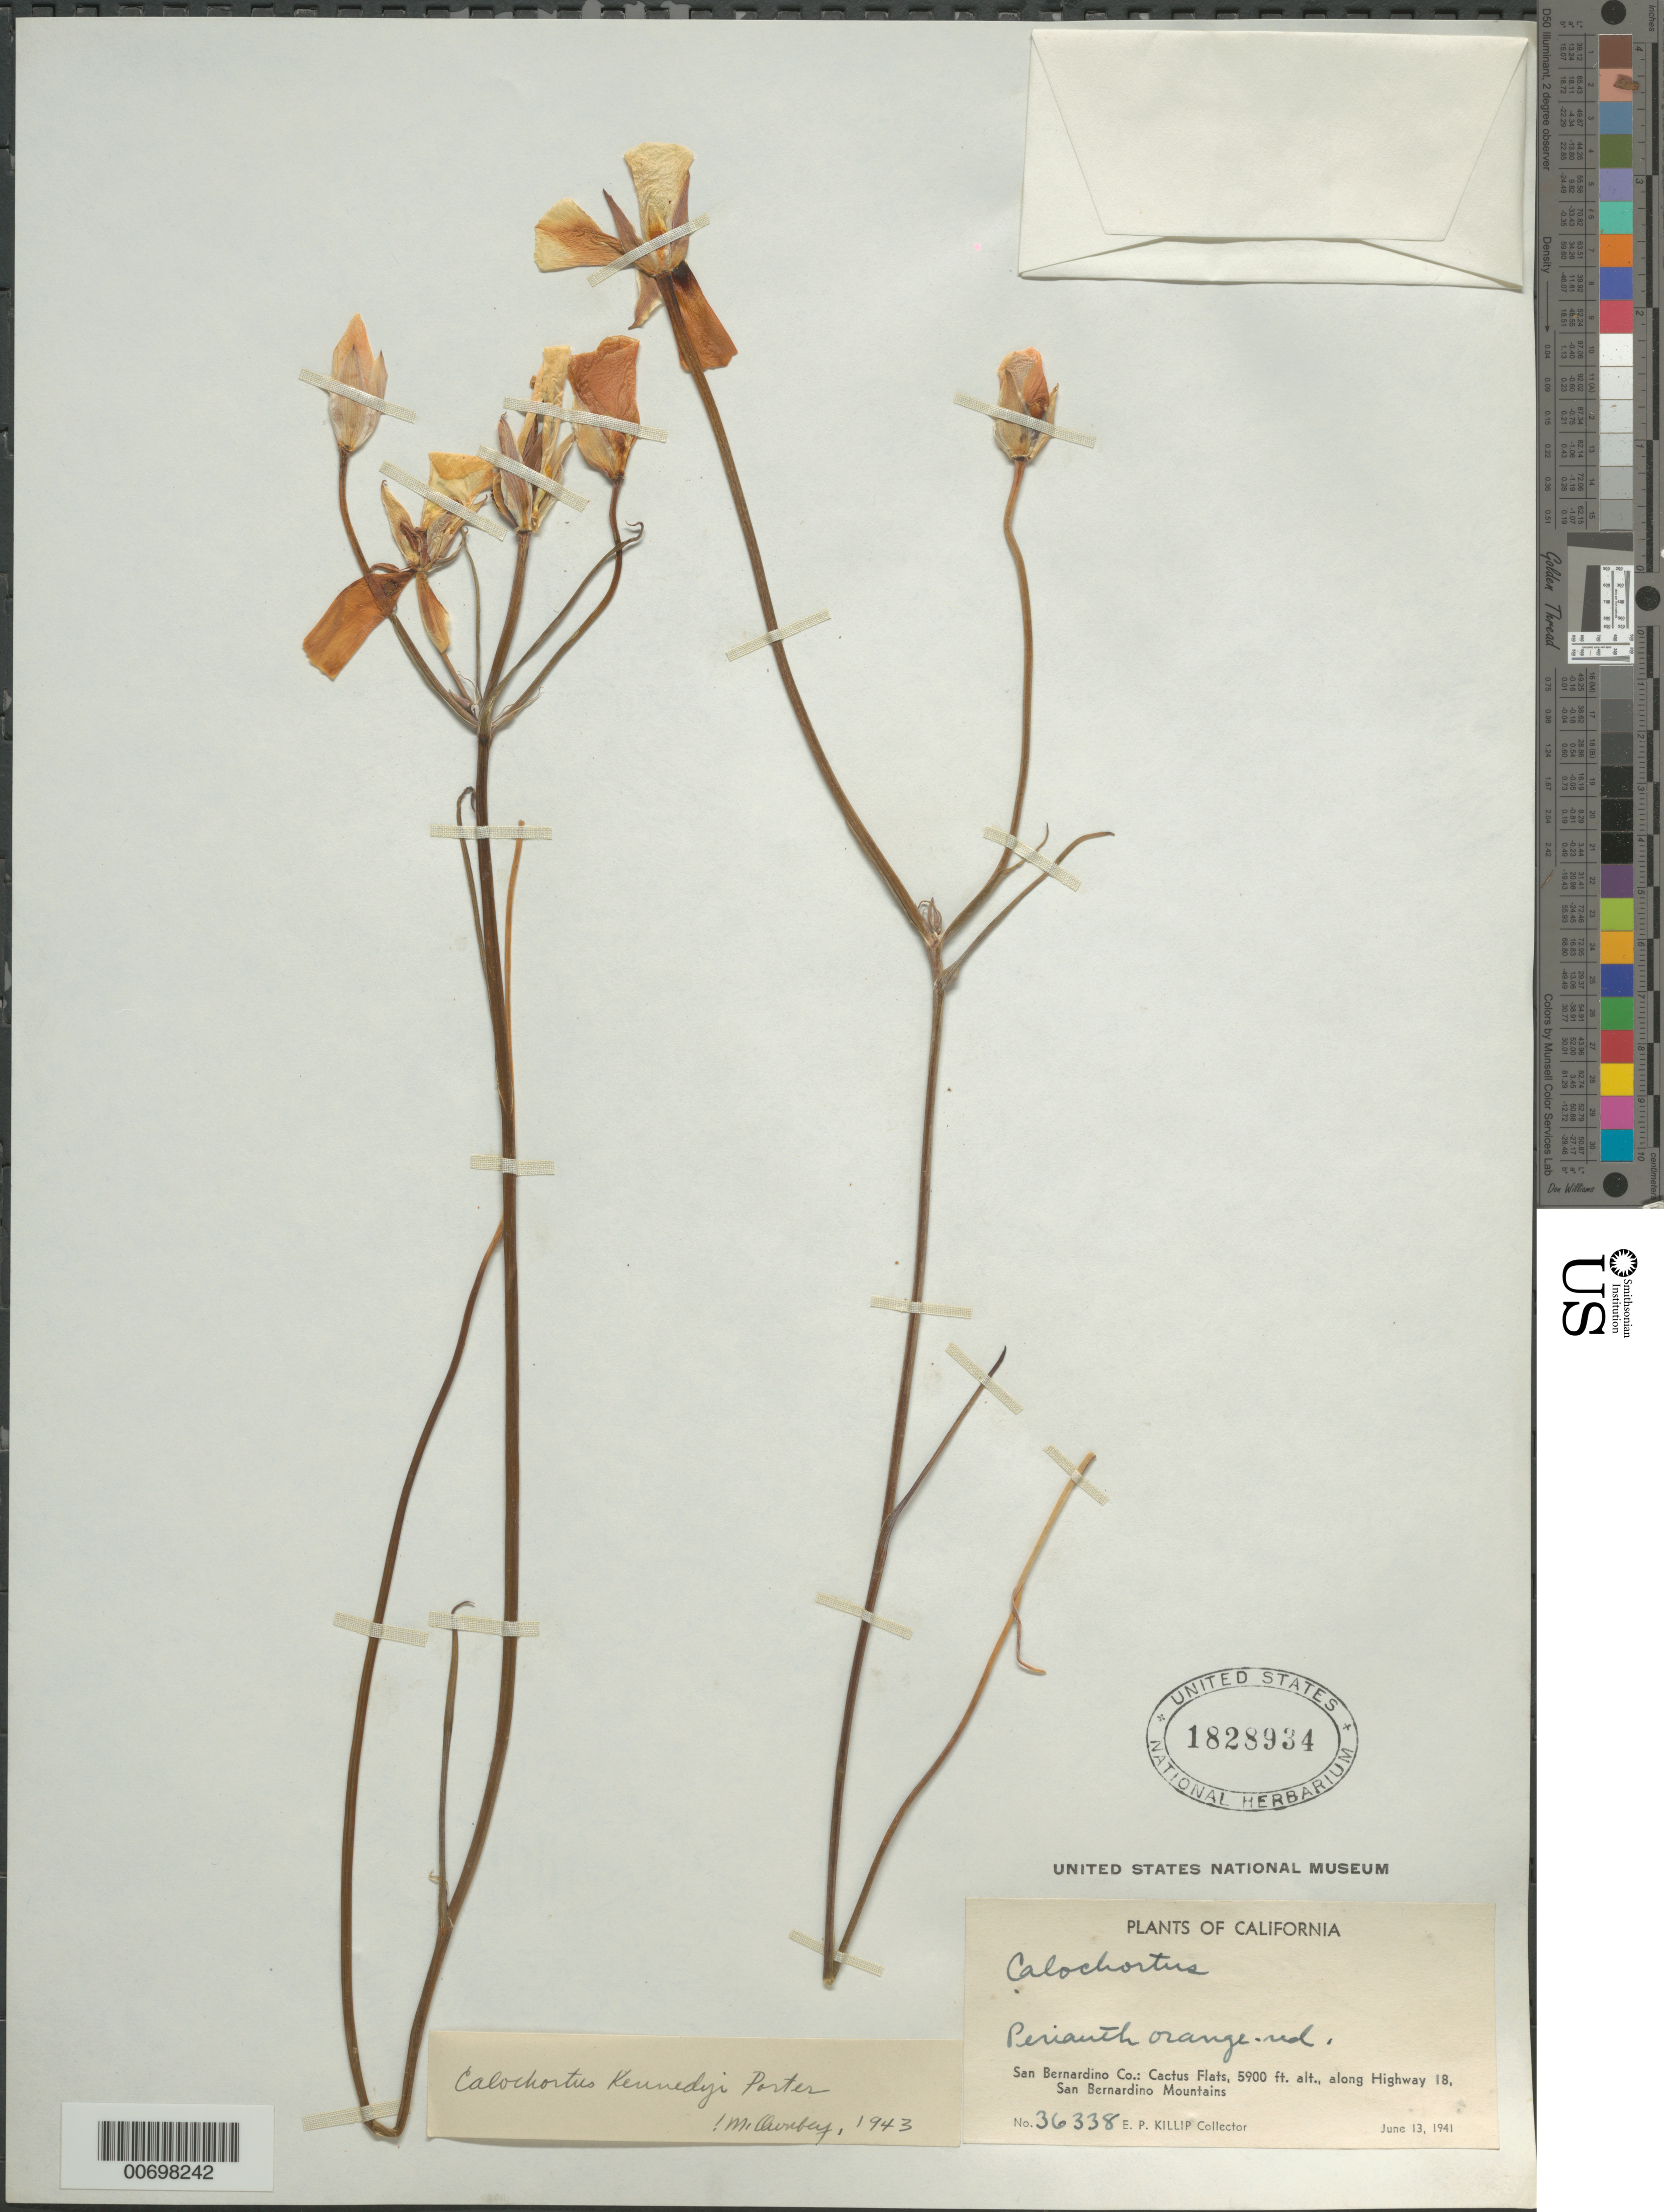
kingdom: Plantae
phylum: Tracheophyta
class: Liliopsida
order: Liliales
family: Liliaceae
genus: Calochortus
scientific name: Calochortus kennedyi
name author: Porter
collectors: E. P. Killip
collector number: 36338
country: United States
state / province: California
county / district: San Bernardino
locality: Cactus Flats, along Highway 18, San Bernardino Mts.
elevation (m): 1798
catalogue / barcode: US 1828934